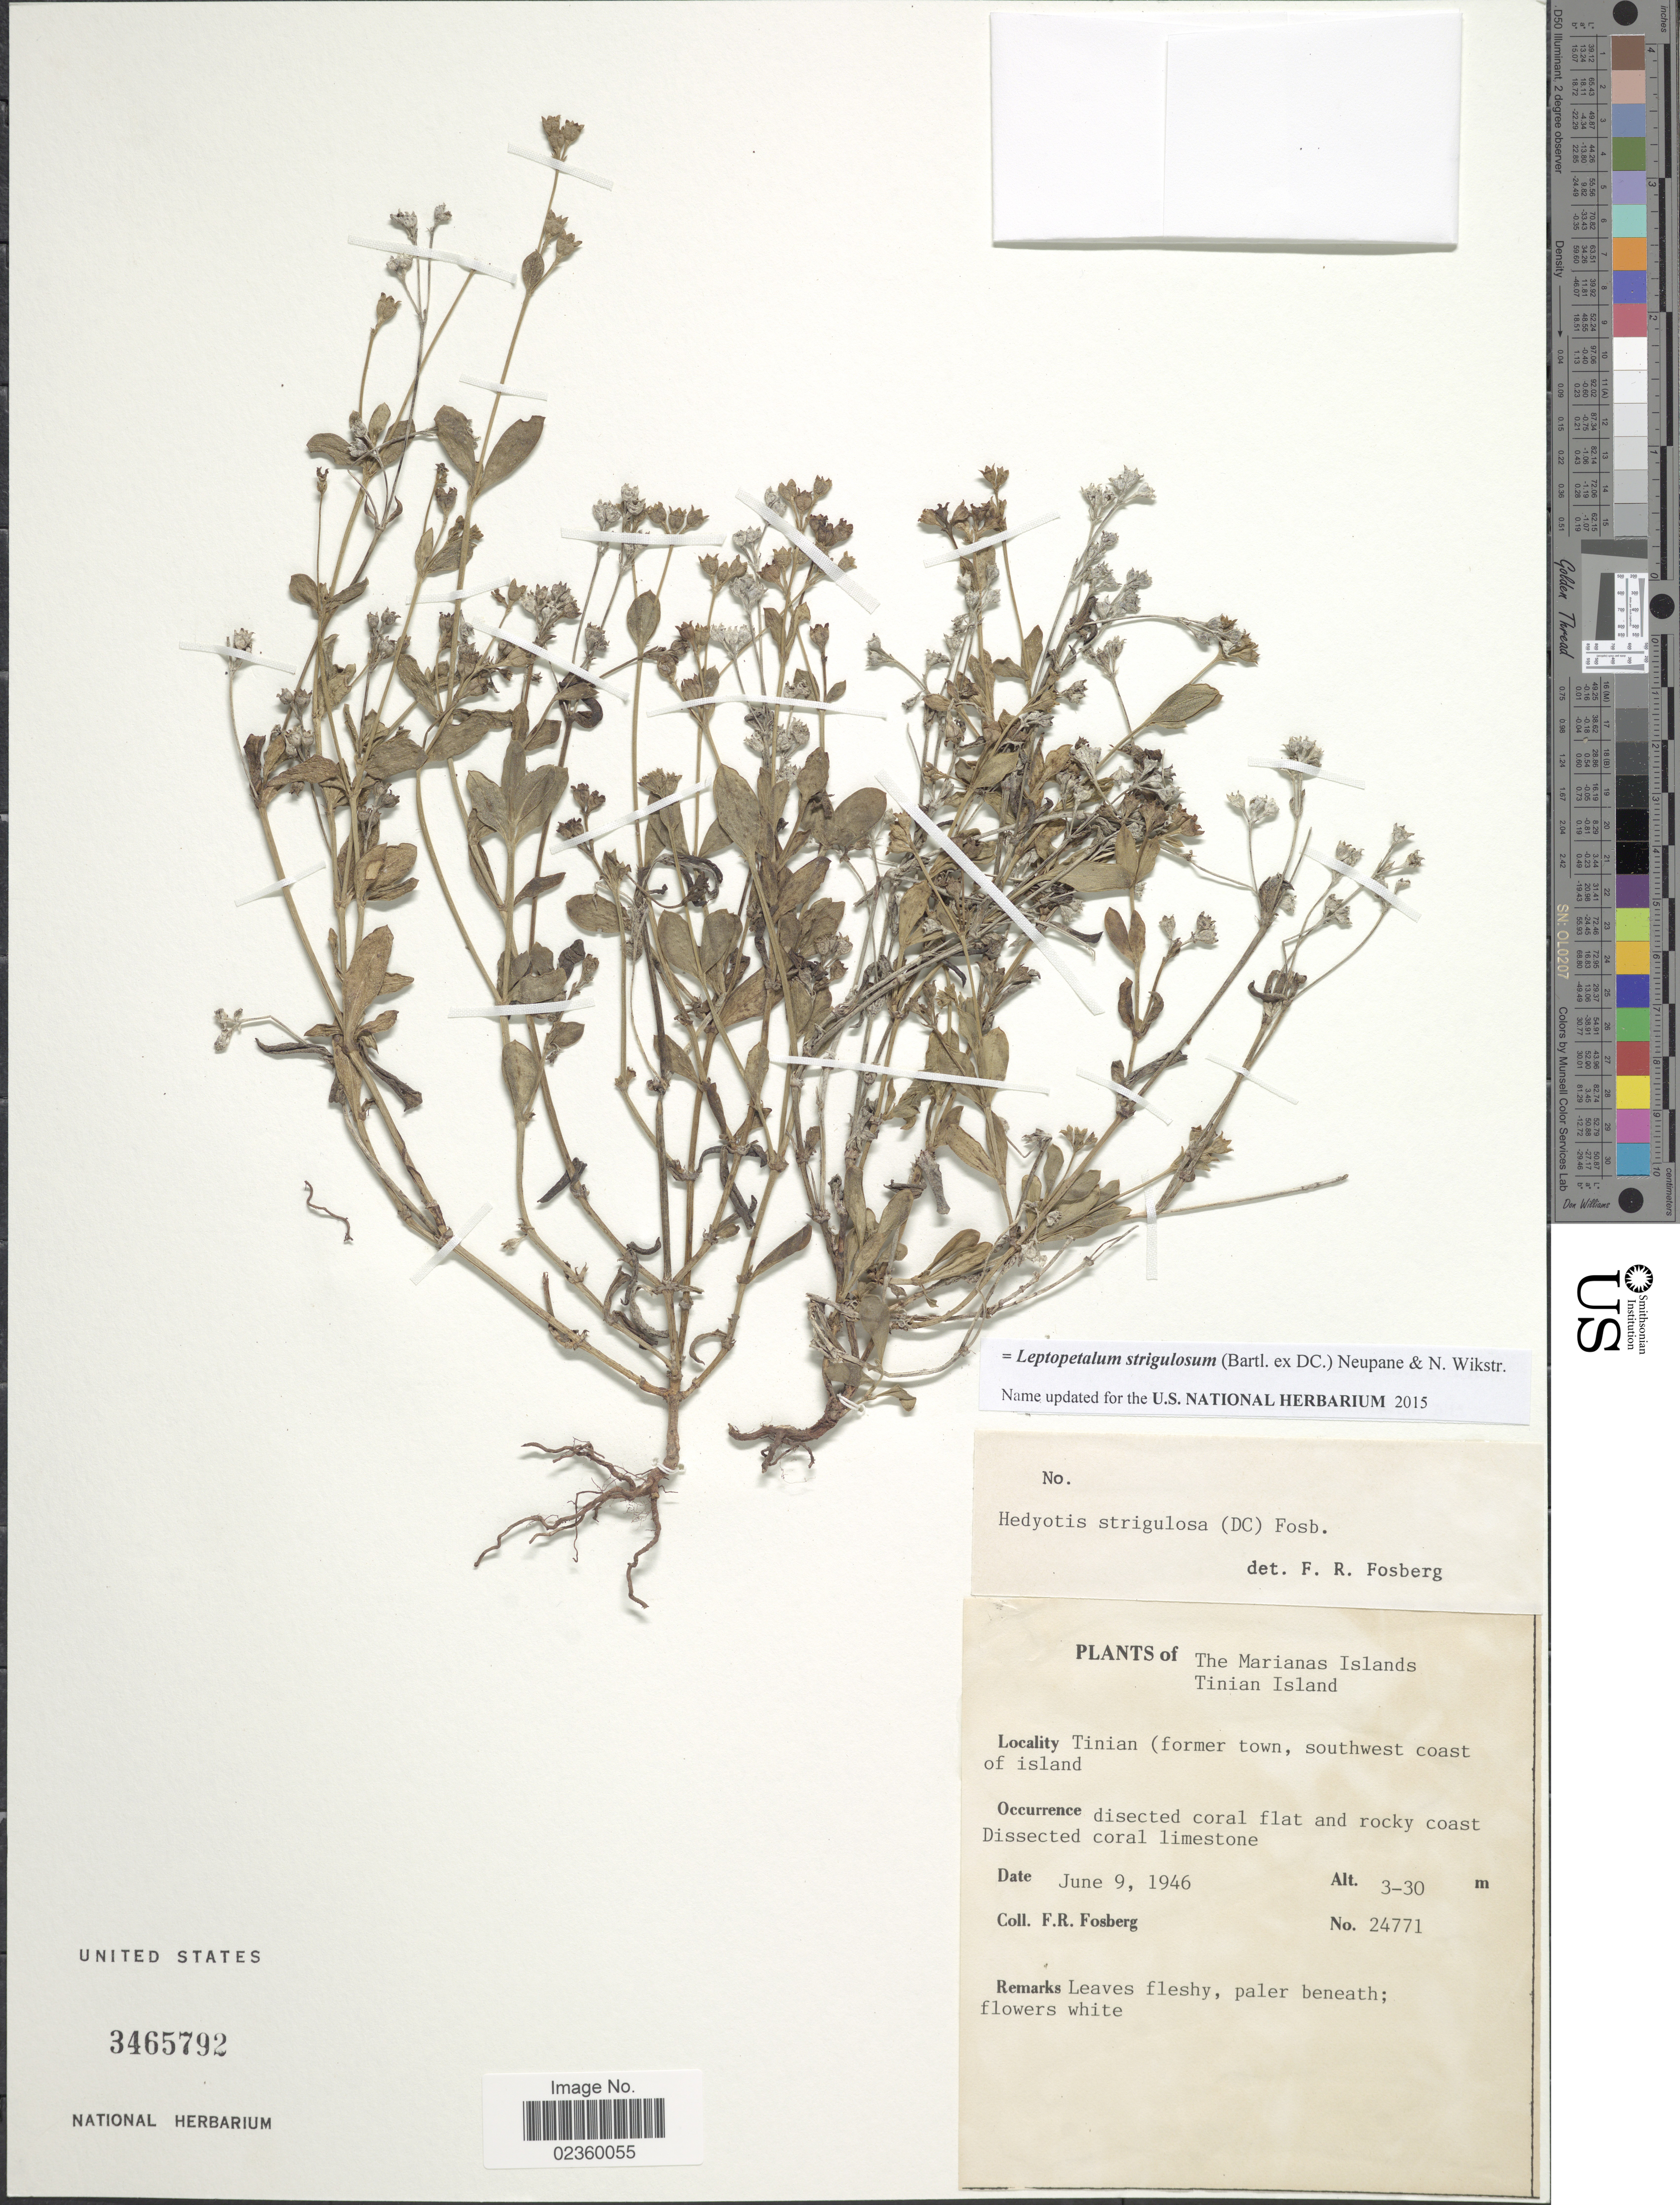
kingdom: Plantae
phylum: Tracheophyta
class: Magnoliopsida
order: Gentianales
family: Rubiaceae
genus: Leptopetalum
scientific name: Leptopetalum strigulosum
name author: (Bartl. ex DC.) Neupane & N. Wikstr.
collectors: F. R. Fosberg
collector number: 24771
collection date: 1946-06-09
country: Northern Mariana Islands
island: Tinian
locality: Tinian Island. Tinian (former town, southwest coast of island)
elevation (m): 3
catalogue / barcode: US 3465792